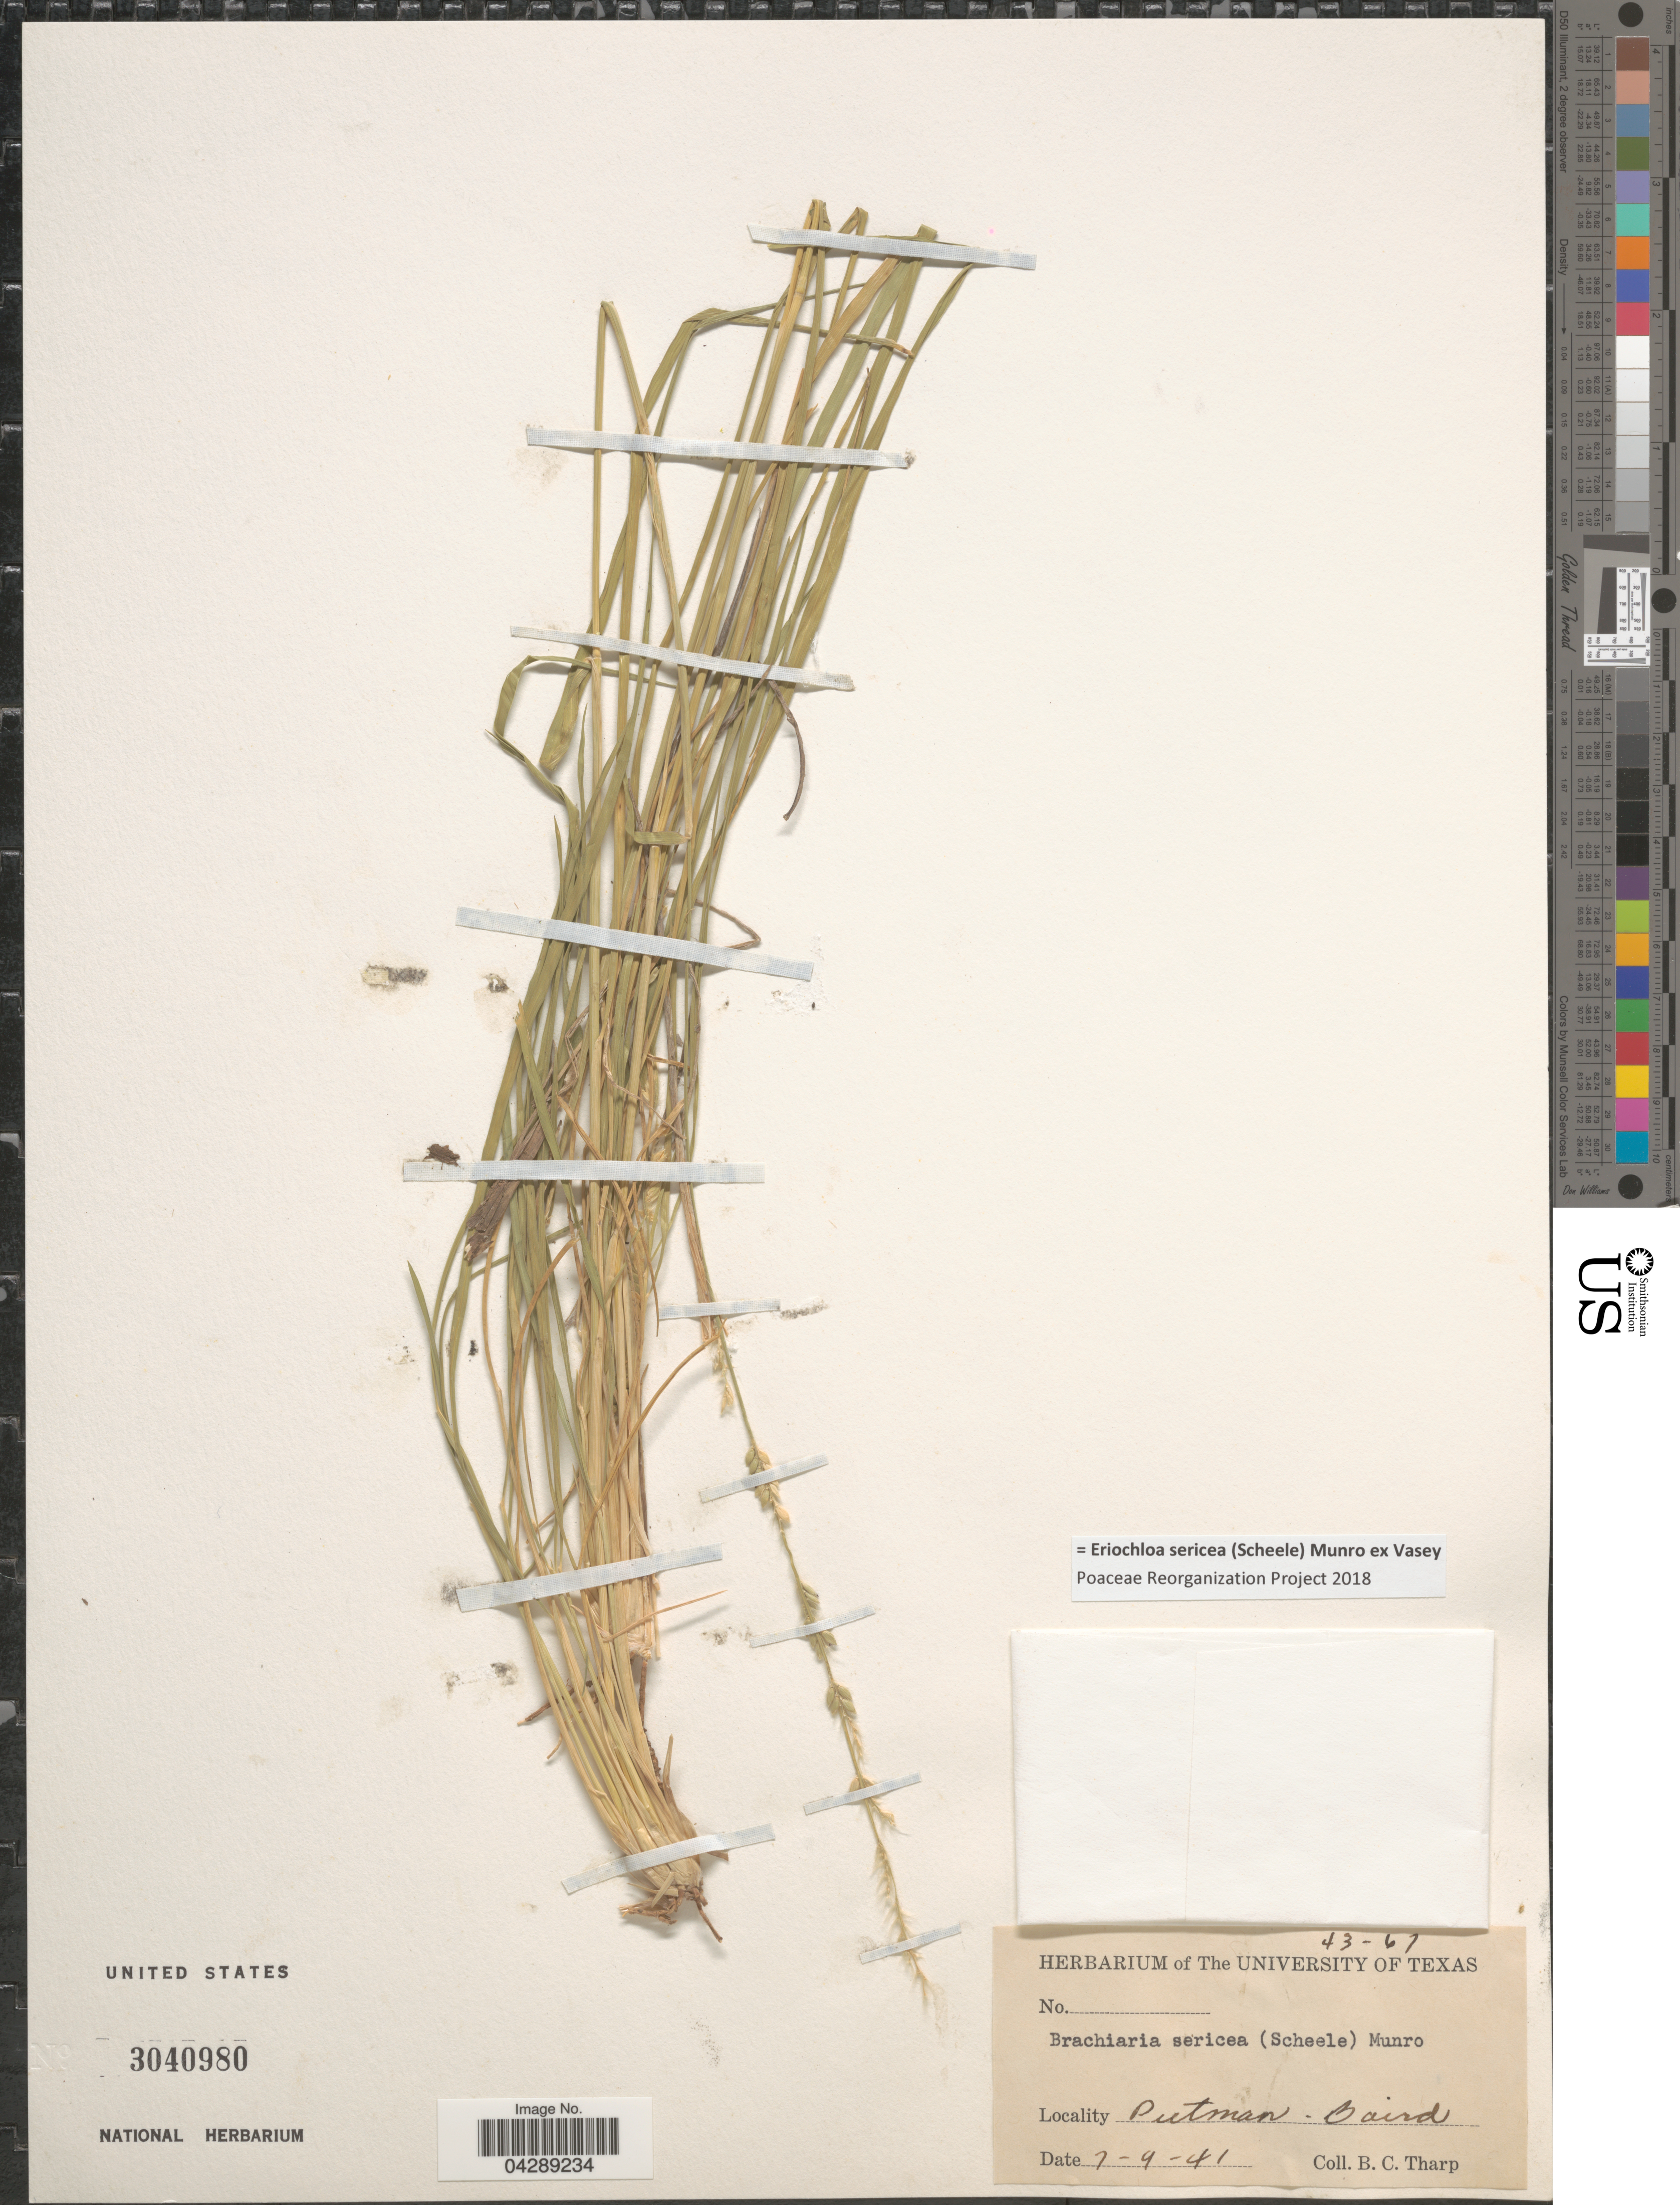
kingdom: Plantae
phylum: Tracheophyta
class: Liliopsida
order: Poales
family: Poaceae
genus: Eriochloa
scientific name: Eriochloa sericea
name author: (Scheele) Munro ex Vasey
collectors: B. C. Tharp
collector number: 43-67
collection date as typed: Transcribed d/m/y: 9/7/41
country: United States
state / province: Texas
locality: Putman Baird.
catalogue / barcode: US 3040980